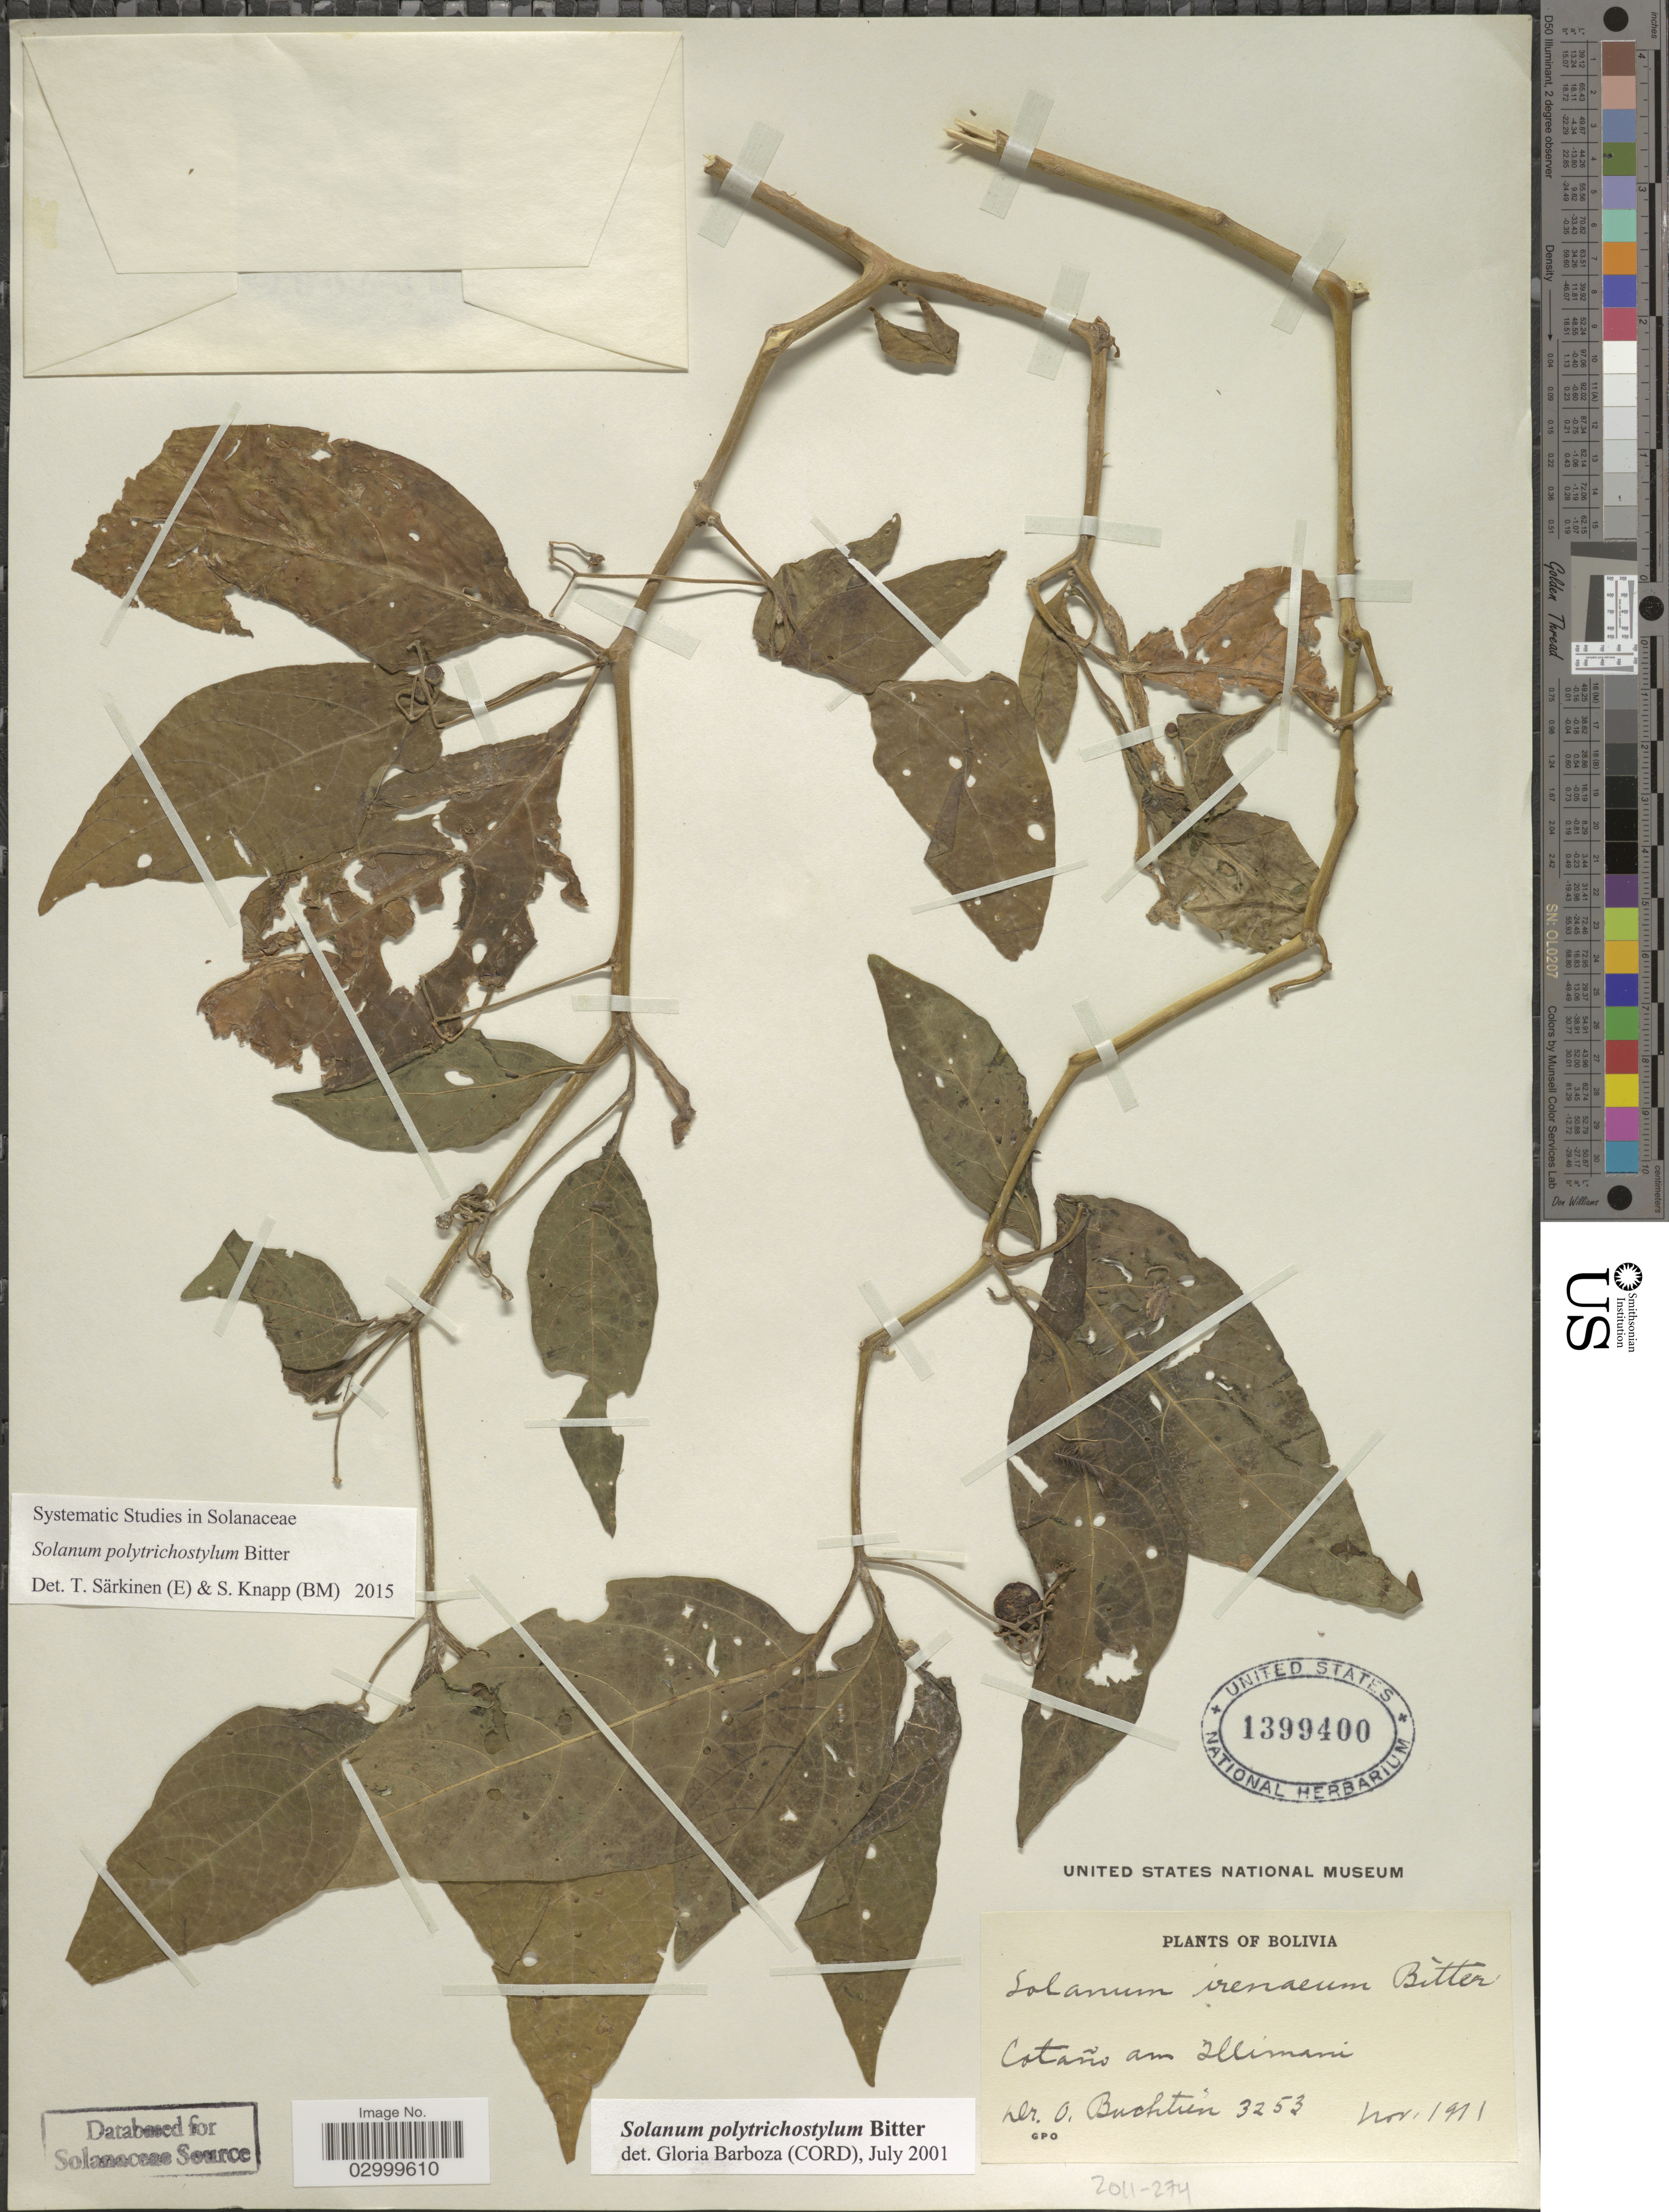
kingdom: Plantae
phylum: Tracheophyta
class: Magnoliopsida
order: Solanales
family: Solanaceae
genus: Solanum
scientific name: Solanum polytrichostylum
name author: Bitter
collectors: O. Buchtien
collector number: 3253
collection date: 1911-11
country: Bolivia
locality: Cotaña, am Illimani.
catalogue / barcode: US 1399400